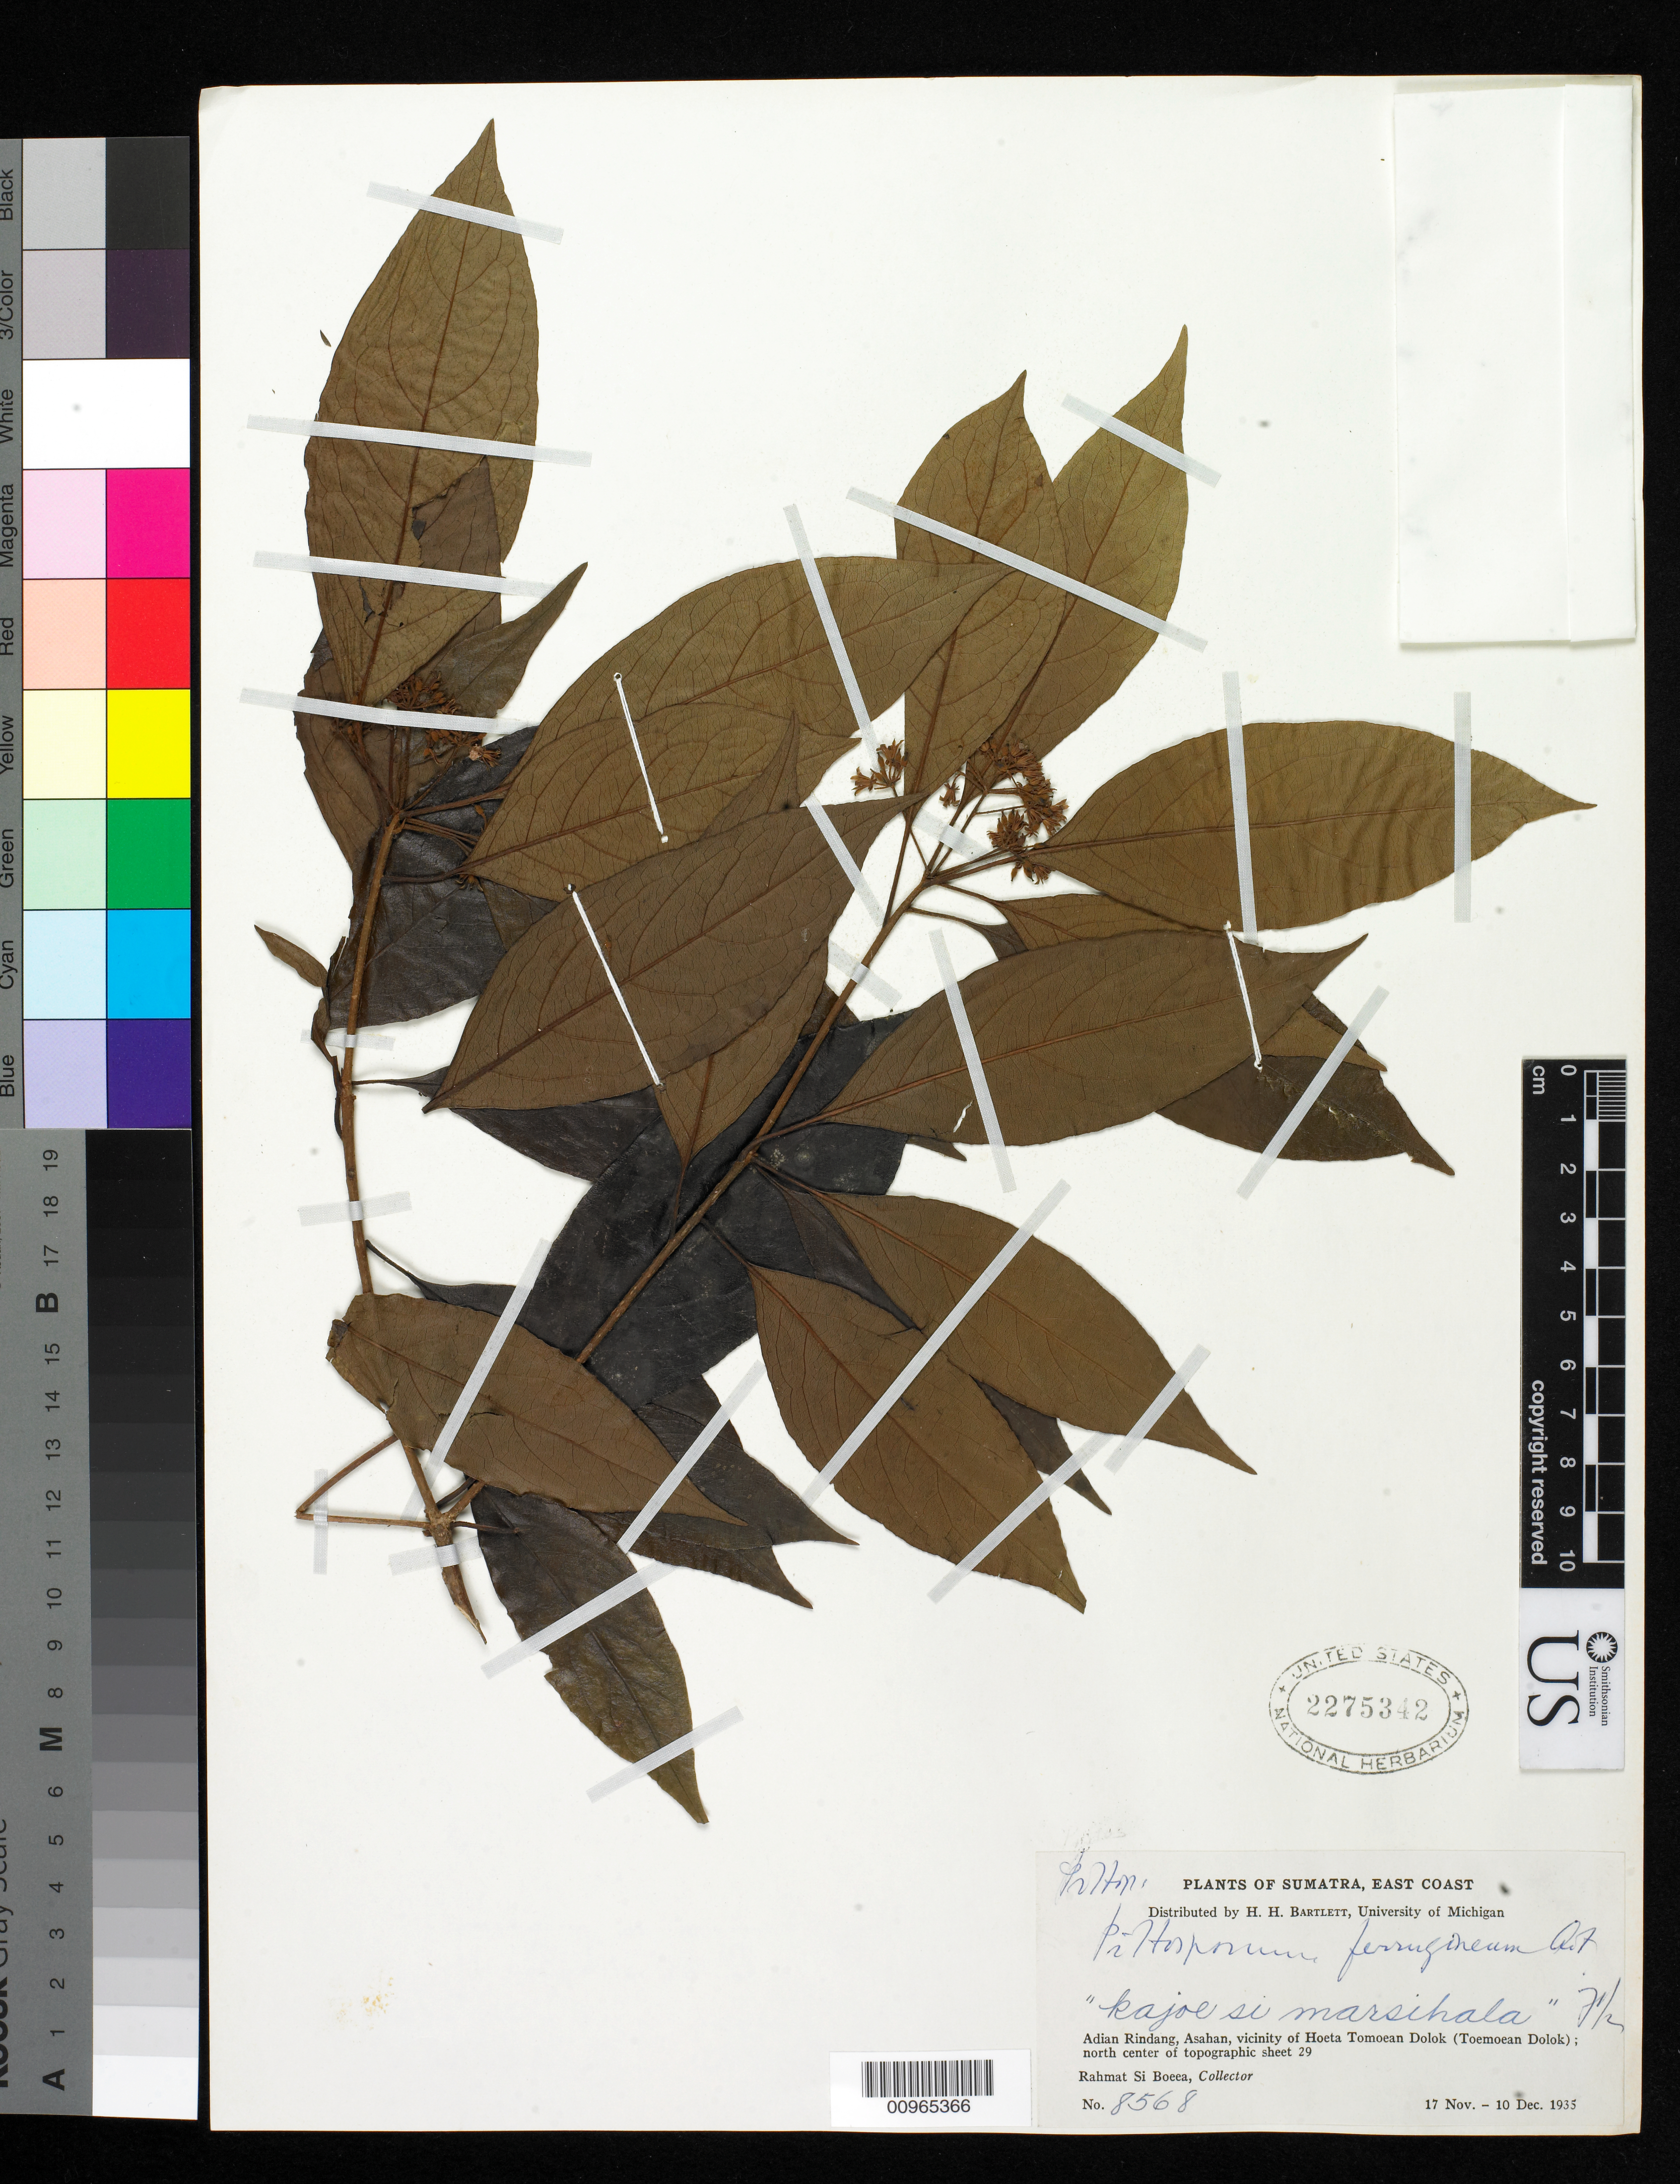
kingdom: Plantae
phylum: Tracheophyta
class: Magnoliopsida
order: Apiales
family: Pittosporaceae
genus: Pittosporum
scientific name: Pittosporum ferrugineum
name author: W.T. Aiton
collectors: Rahmat Si Boeea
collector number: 8568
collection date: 1935-11-17/1935-12-10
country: Indonesia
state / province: Sumatra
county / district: Sumatera Utara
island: Sumatra I.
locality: (East Coast) Adian Rindang, Asahan, vicinity of Hotea Tomoean Dolok (Toemoean Dolok)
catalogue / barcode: US 2275342